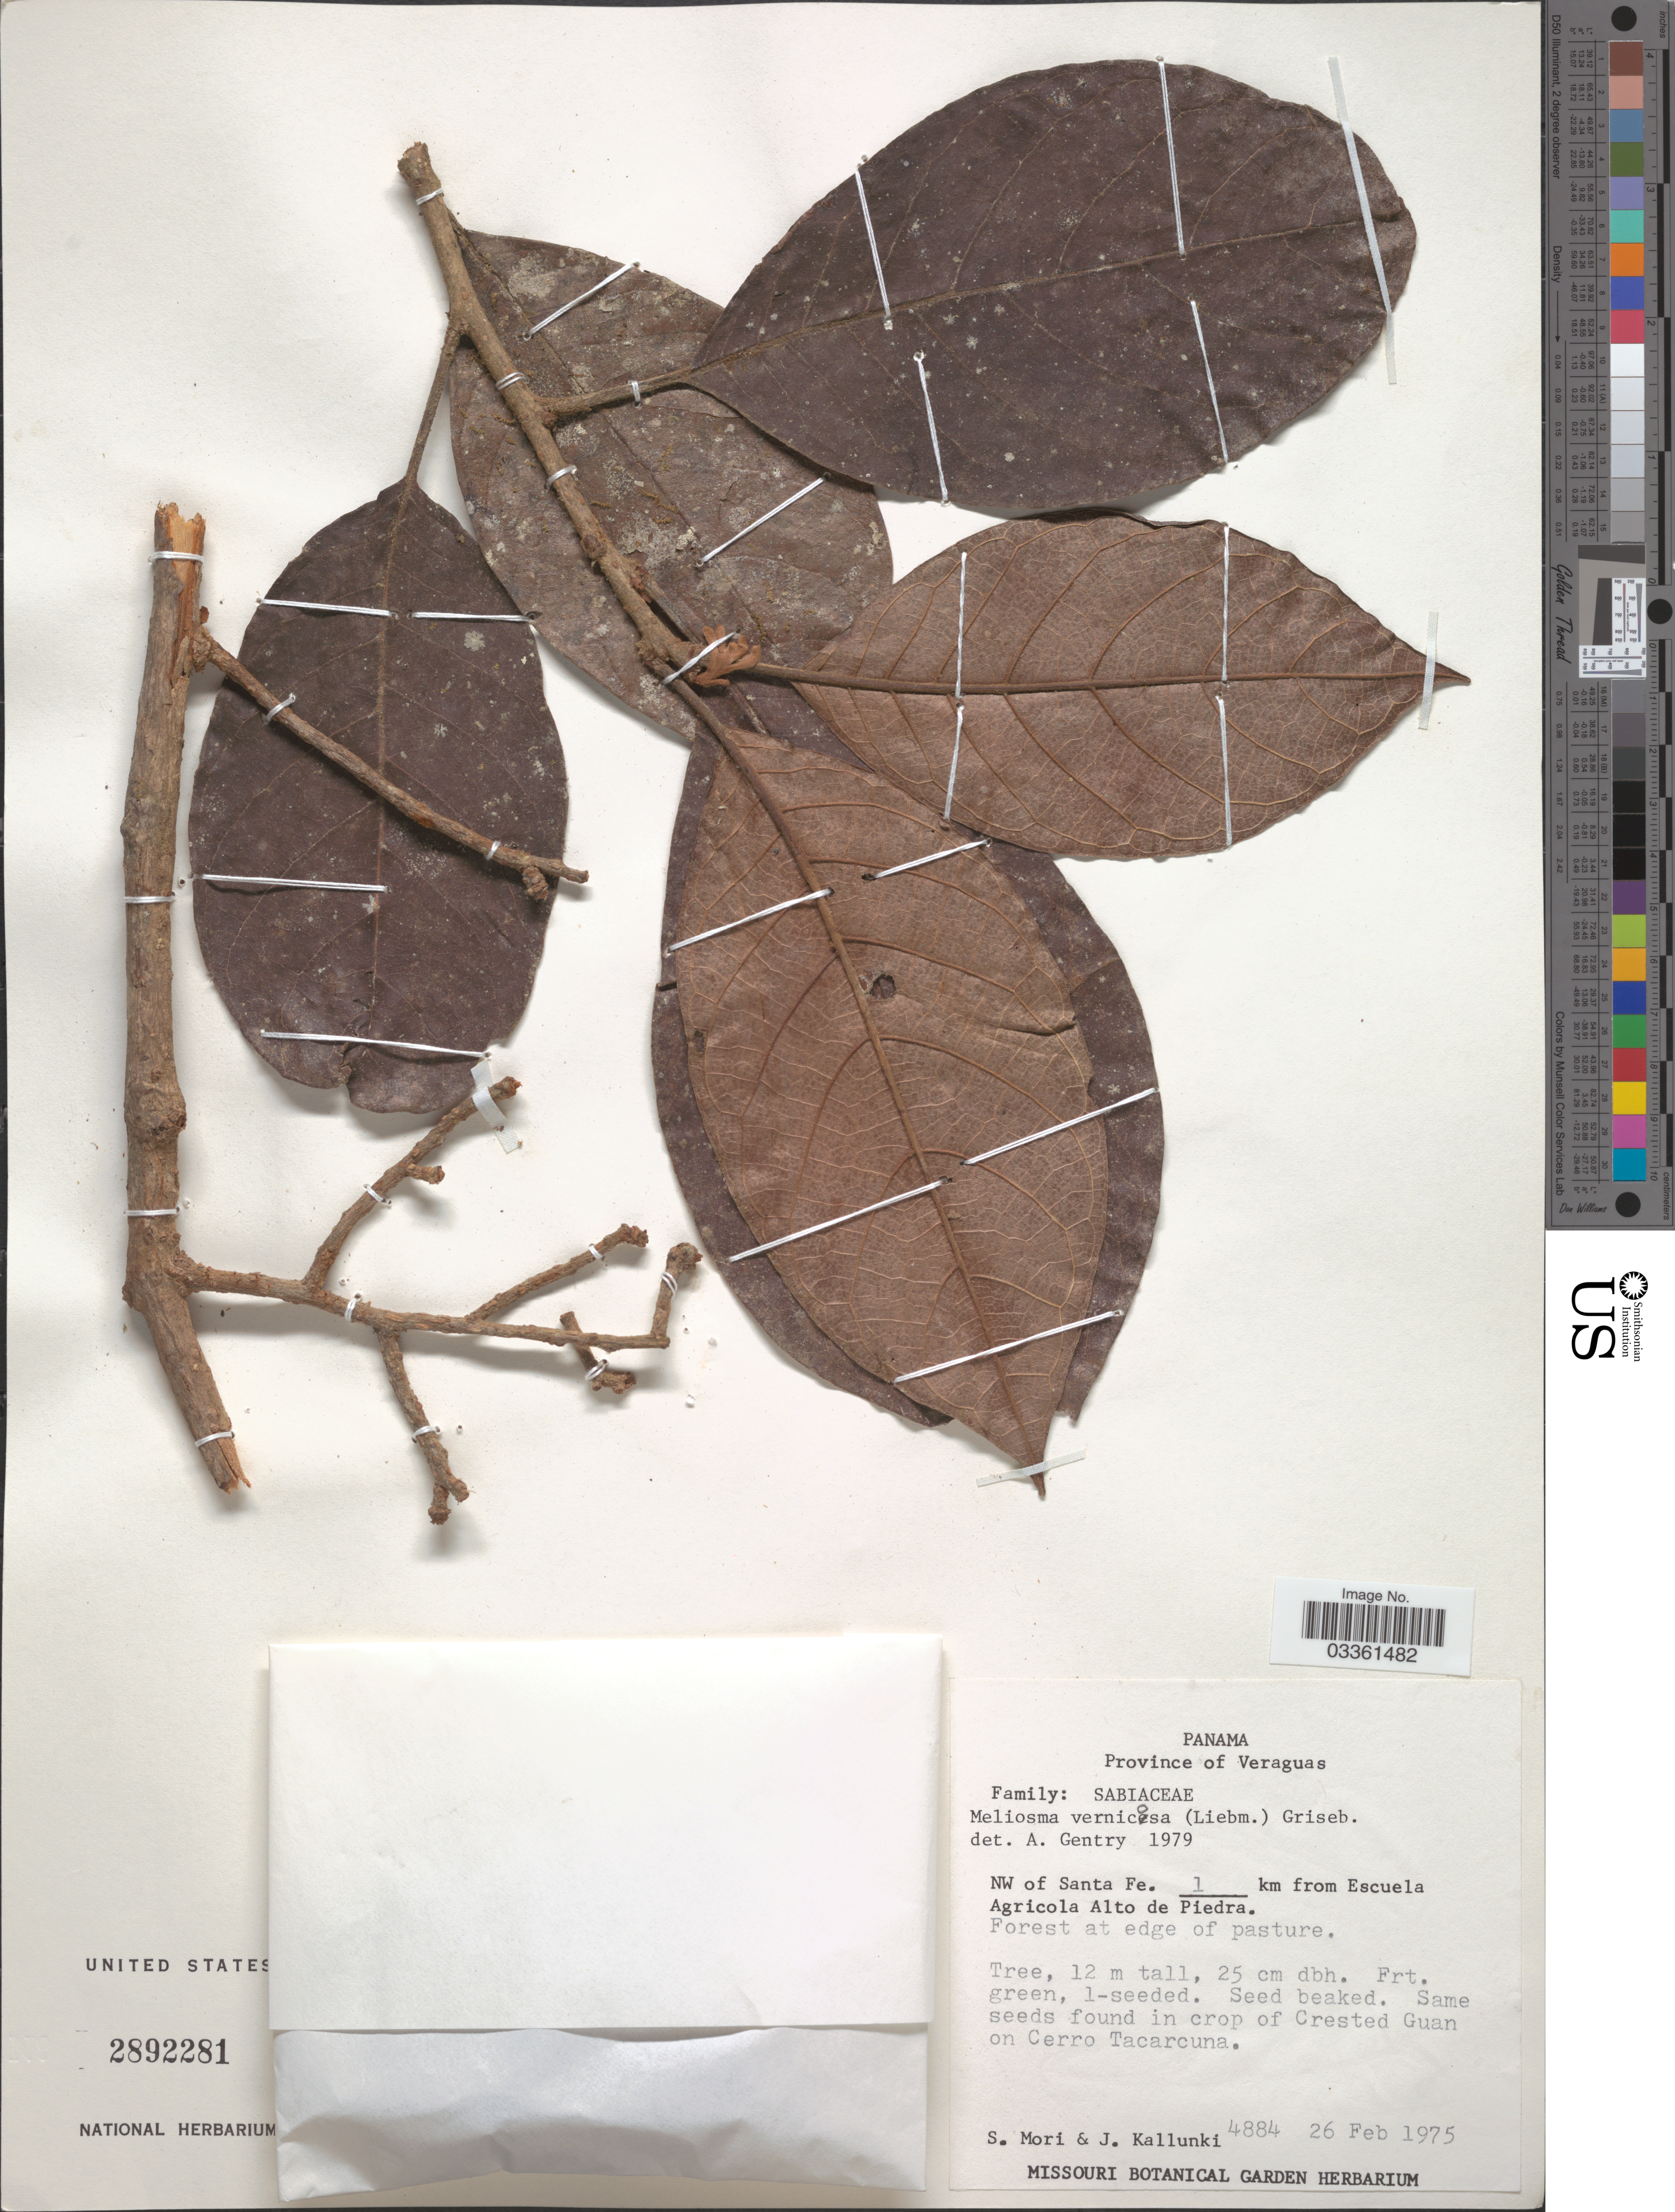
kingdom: Plantae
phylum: Tracheophyta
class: Magnoliopsida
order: Proteales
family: Sabiaceae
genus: Meliosma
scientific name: Meliosma vernicosa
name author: (Liebm.) Griseb.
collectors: S. Mori & J. Kallunki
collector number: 4884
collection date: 1975-02-26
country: Panama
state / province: Veraguas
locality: NW of Santa Fe. 1 km from Escuela Agricola Alto de Piedra. Forest at edge of pasture.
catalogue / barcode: US 2892281